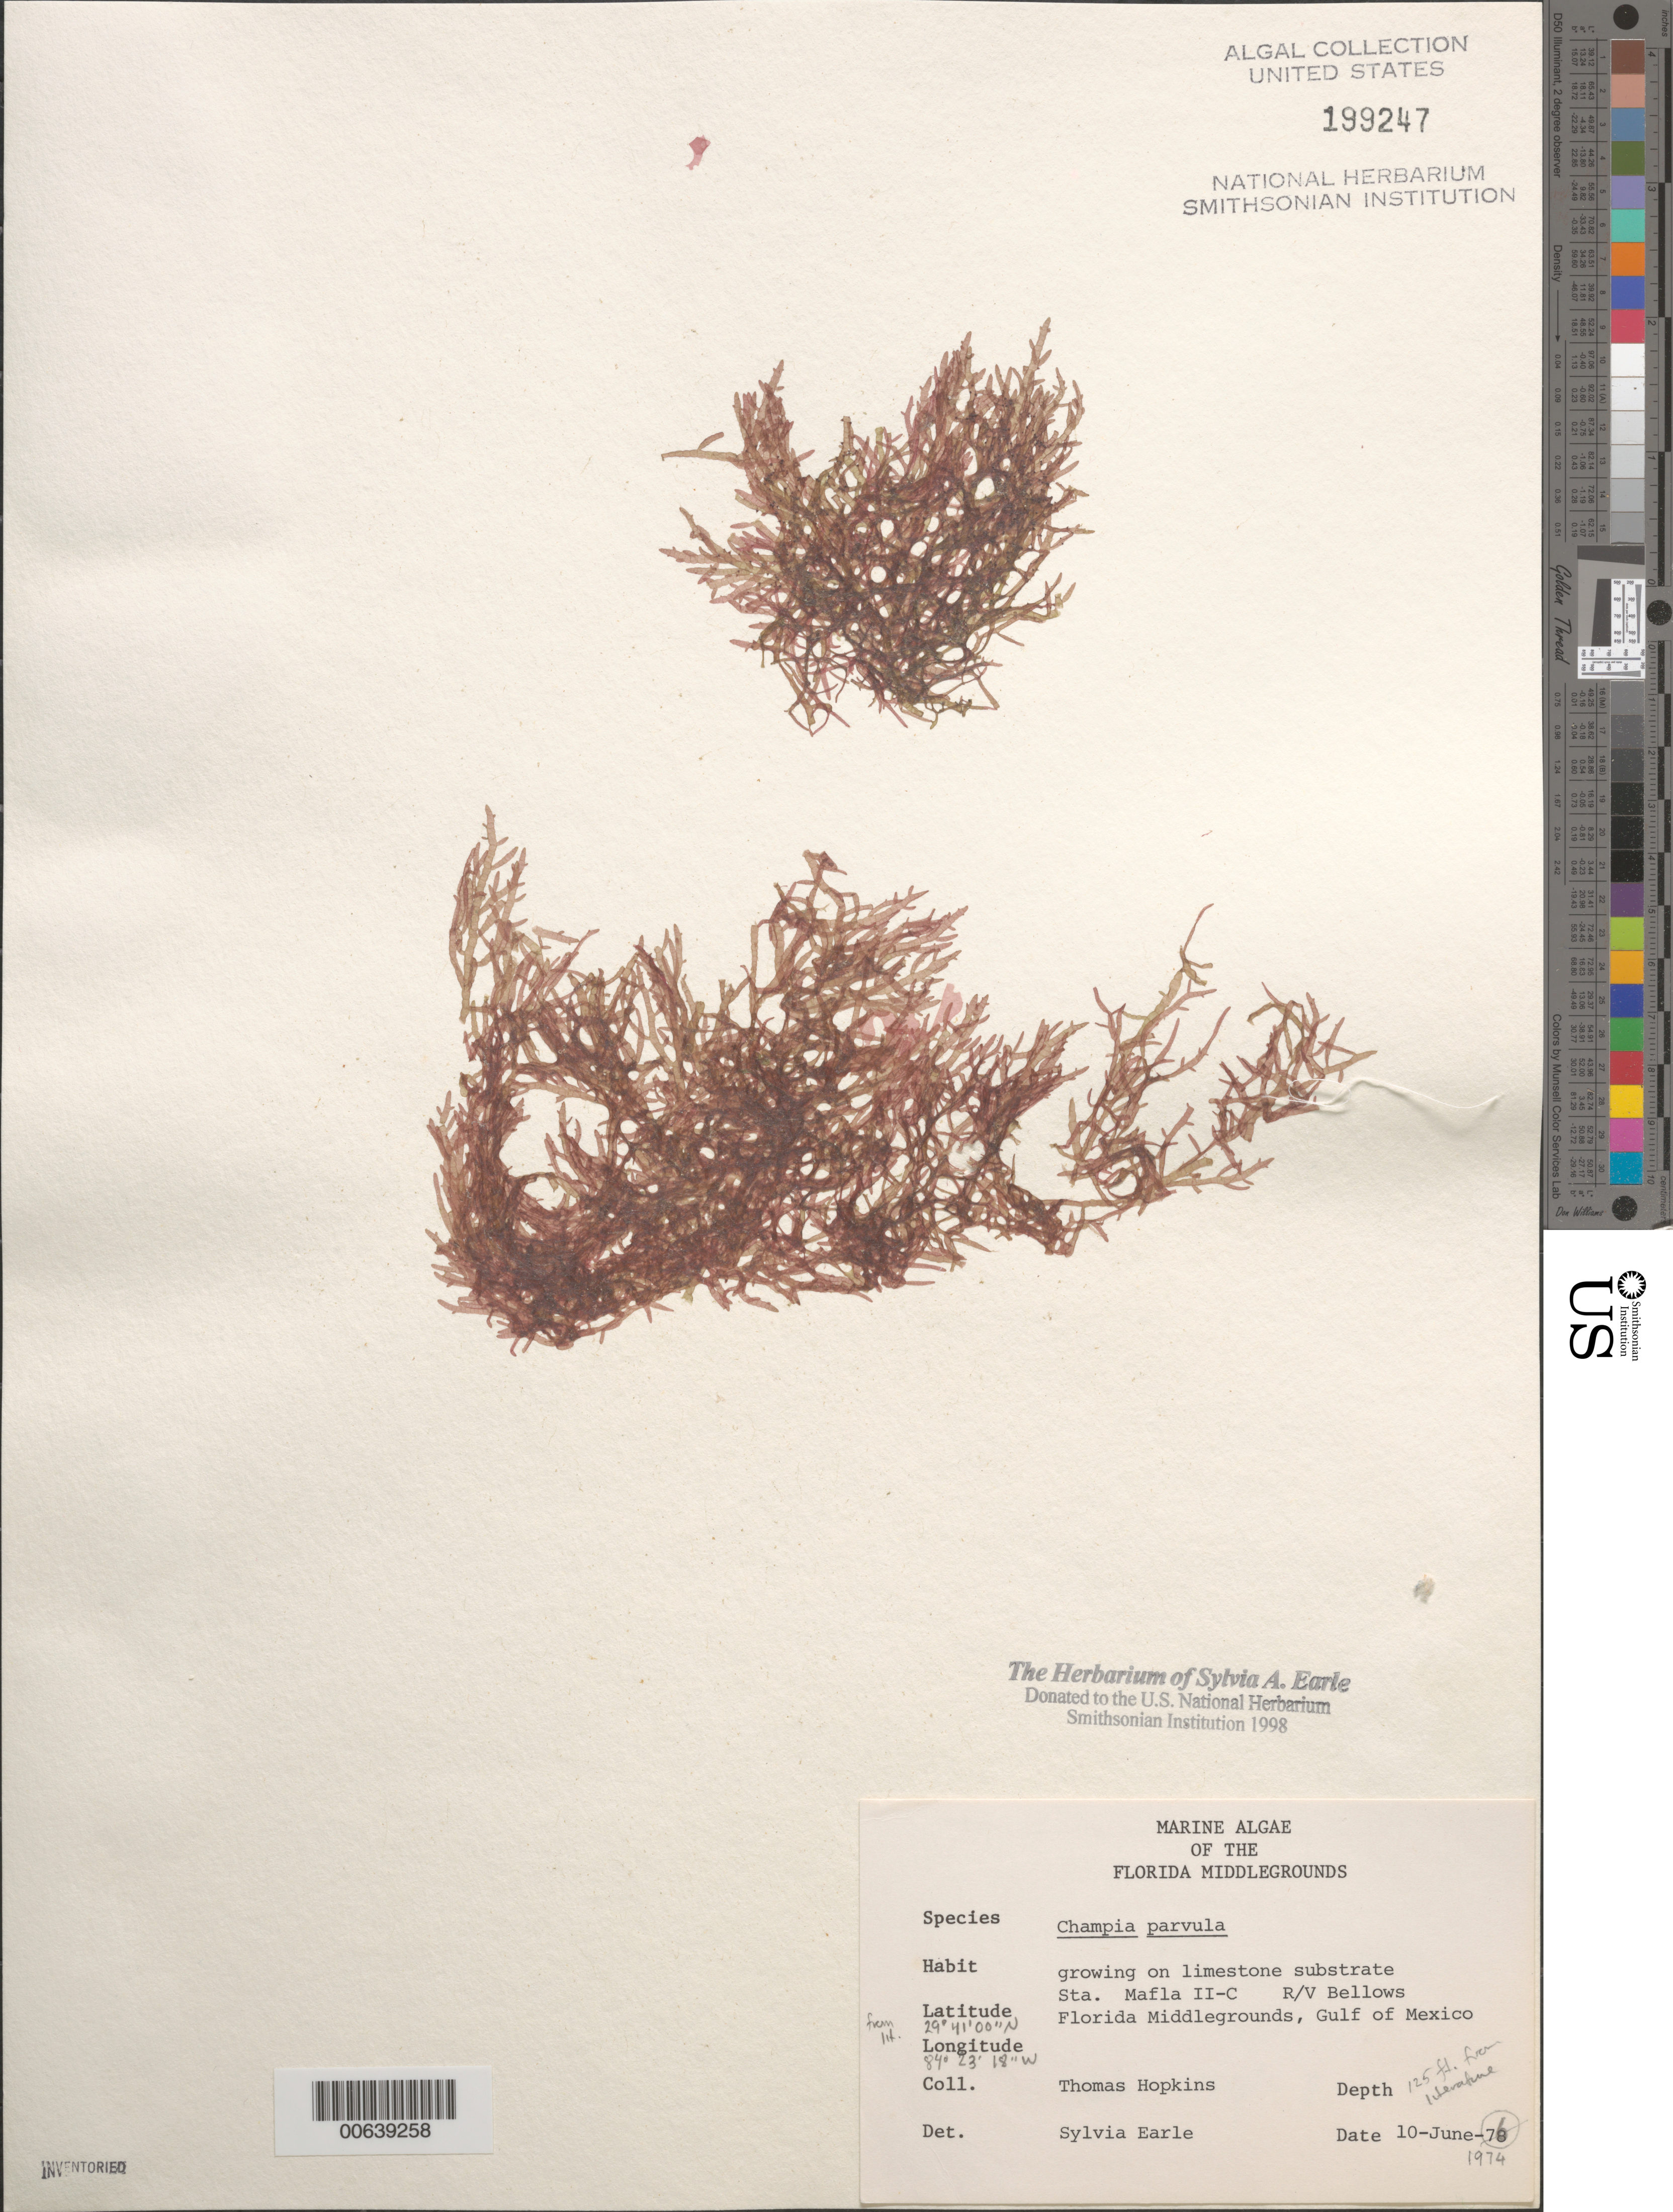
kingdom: Plantae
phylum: Rhodophyta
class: Florideophyceae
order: Rhodymeniales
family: Champiaceae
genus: Champia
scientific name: Champia parvula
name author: (C. Agardh) Harv.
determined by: Earle, S. A.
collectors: T. Hopkins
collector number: Station MAFLA Ii-c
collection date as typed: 10 Jun 1974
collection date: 1974-06-10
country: United States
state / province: Florida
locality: Florida Middle Grounds, Gulf of Mexico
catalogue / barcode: US 199247